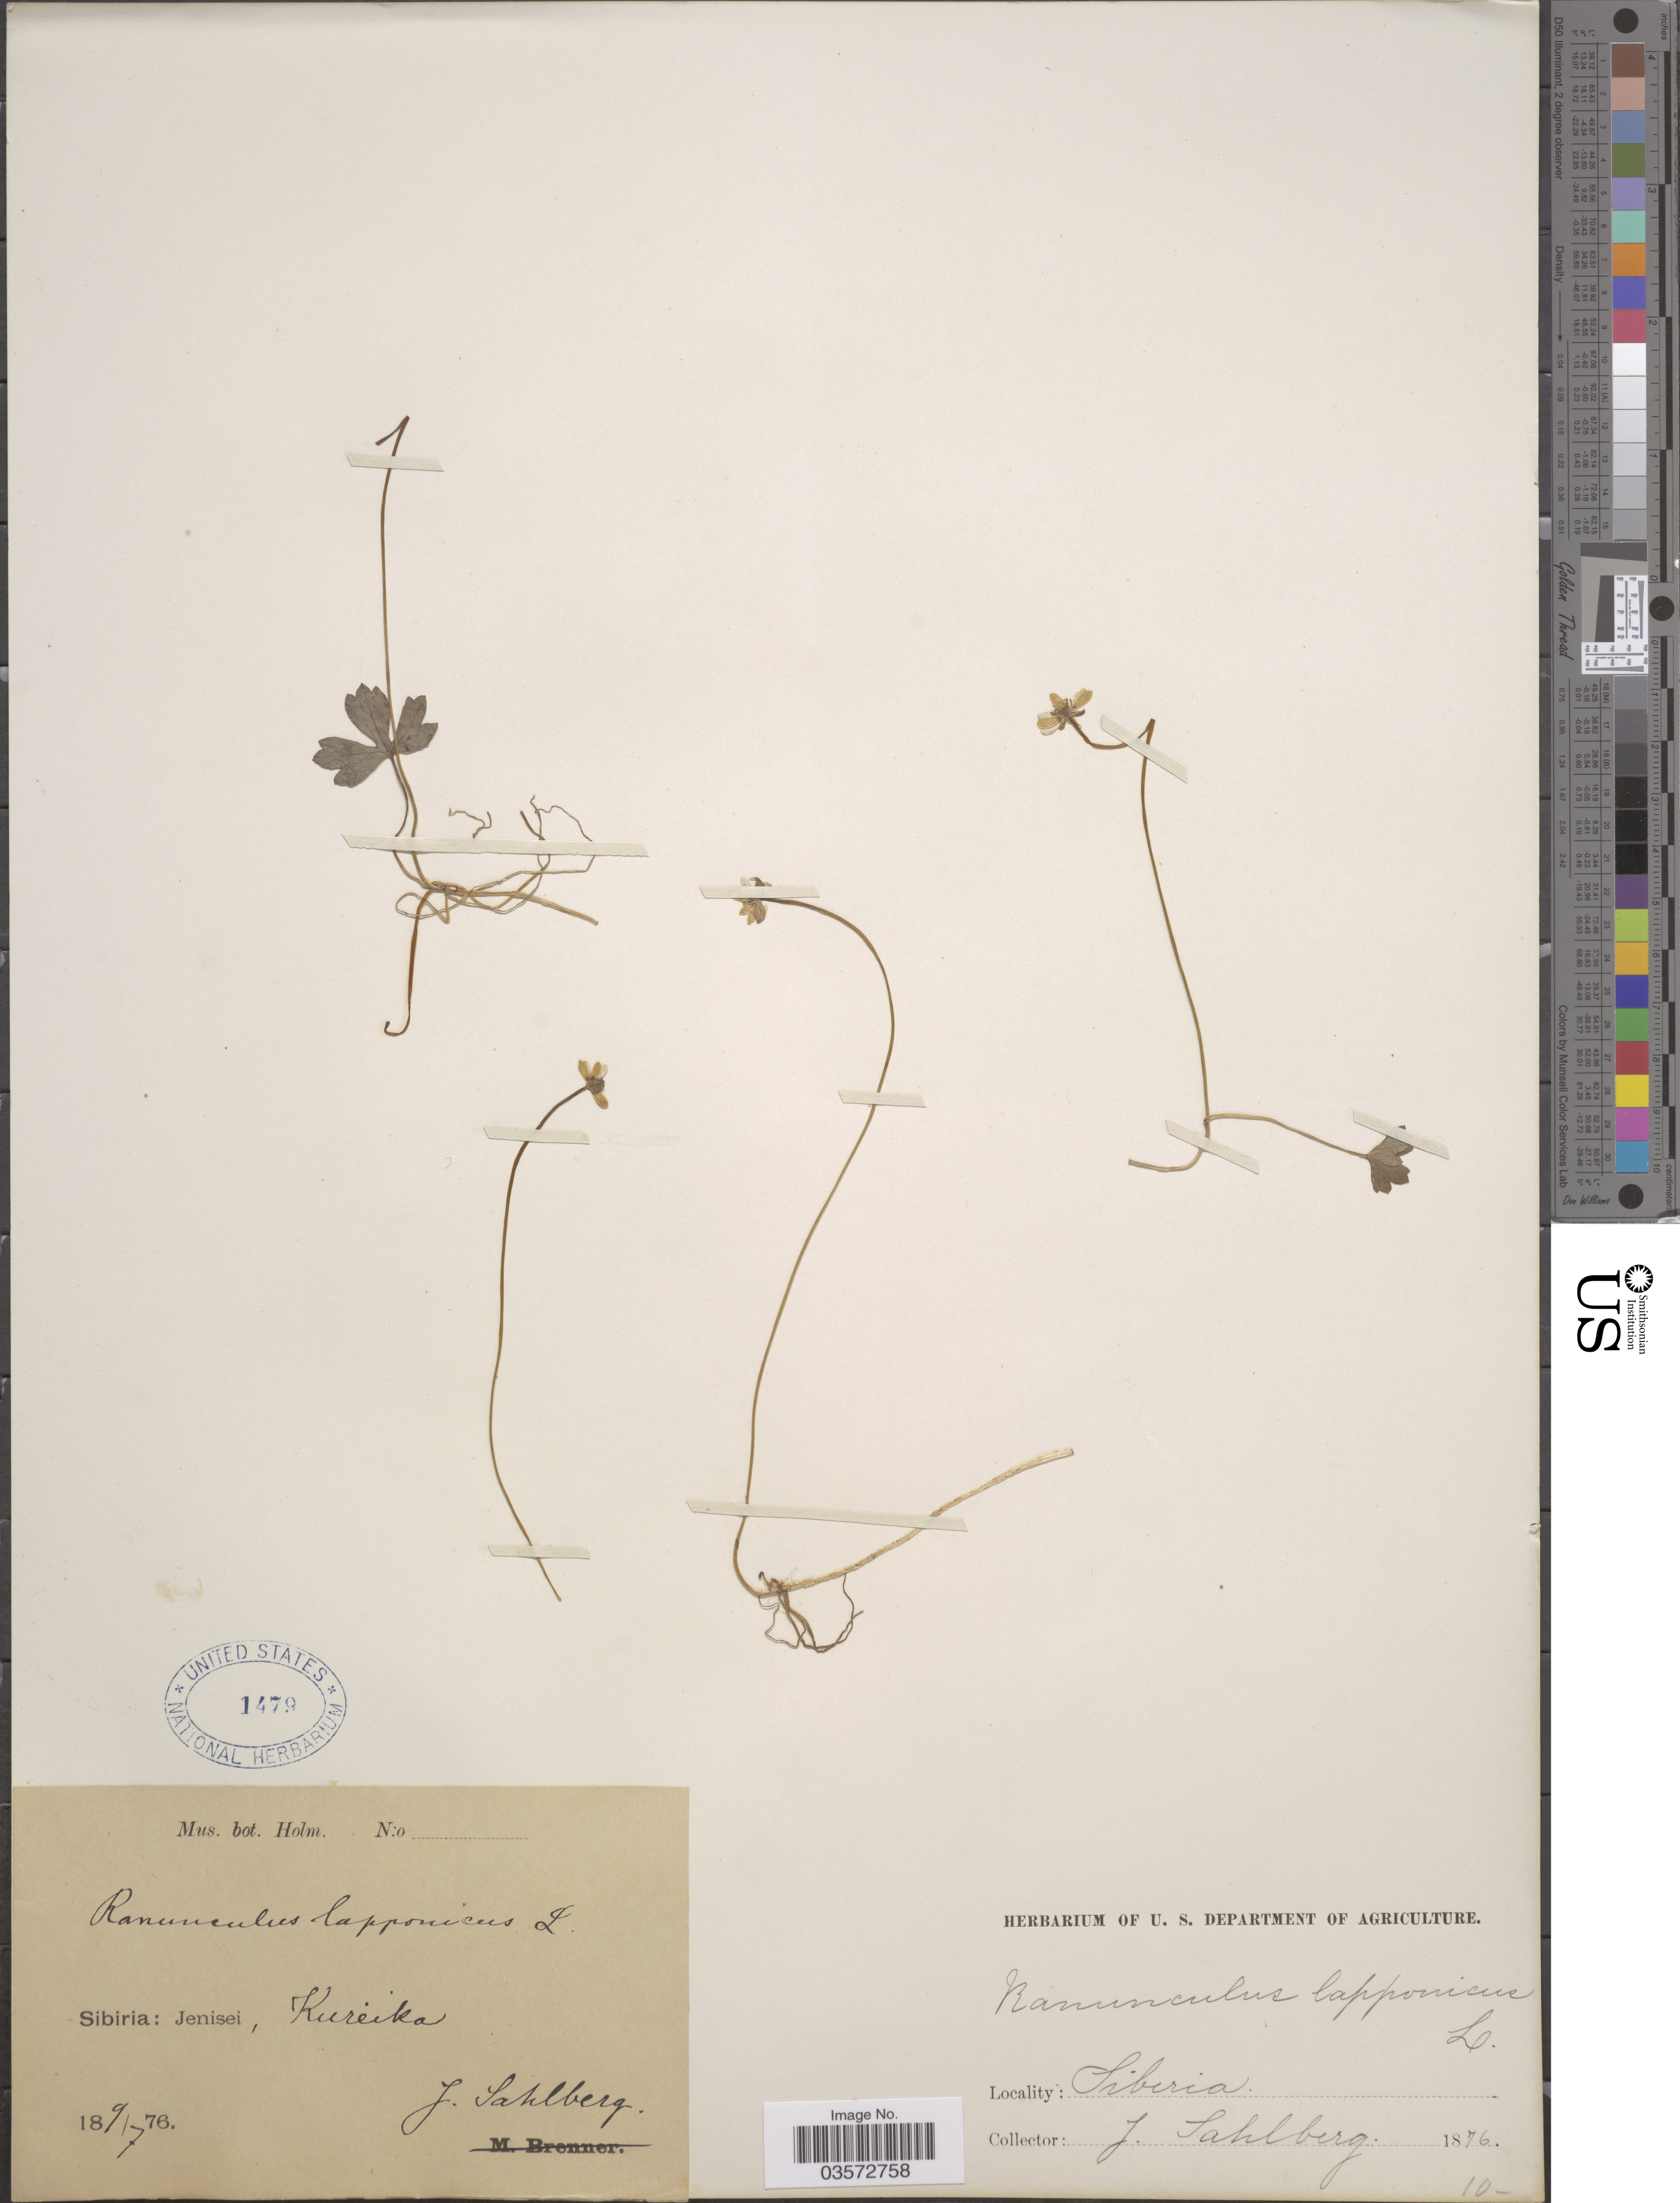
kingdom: Plantae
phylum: Tracheophyta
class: Magnoliopsida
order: Ranunculales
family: Ranunculaceae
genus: Ranunculus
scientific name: Ranunculus lapponicus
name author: L.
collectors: J. Sahlberg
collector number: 10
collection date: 1876-07-09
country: Russian Federation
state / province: Krasnoyarsk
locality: Sibiria: Jenisei, Kureika.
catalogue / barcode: US 1479